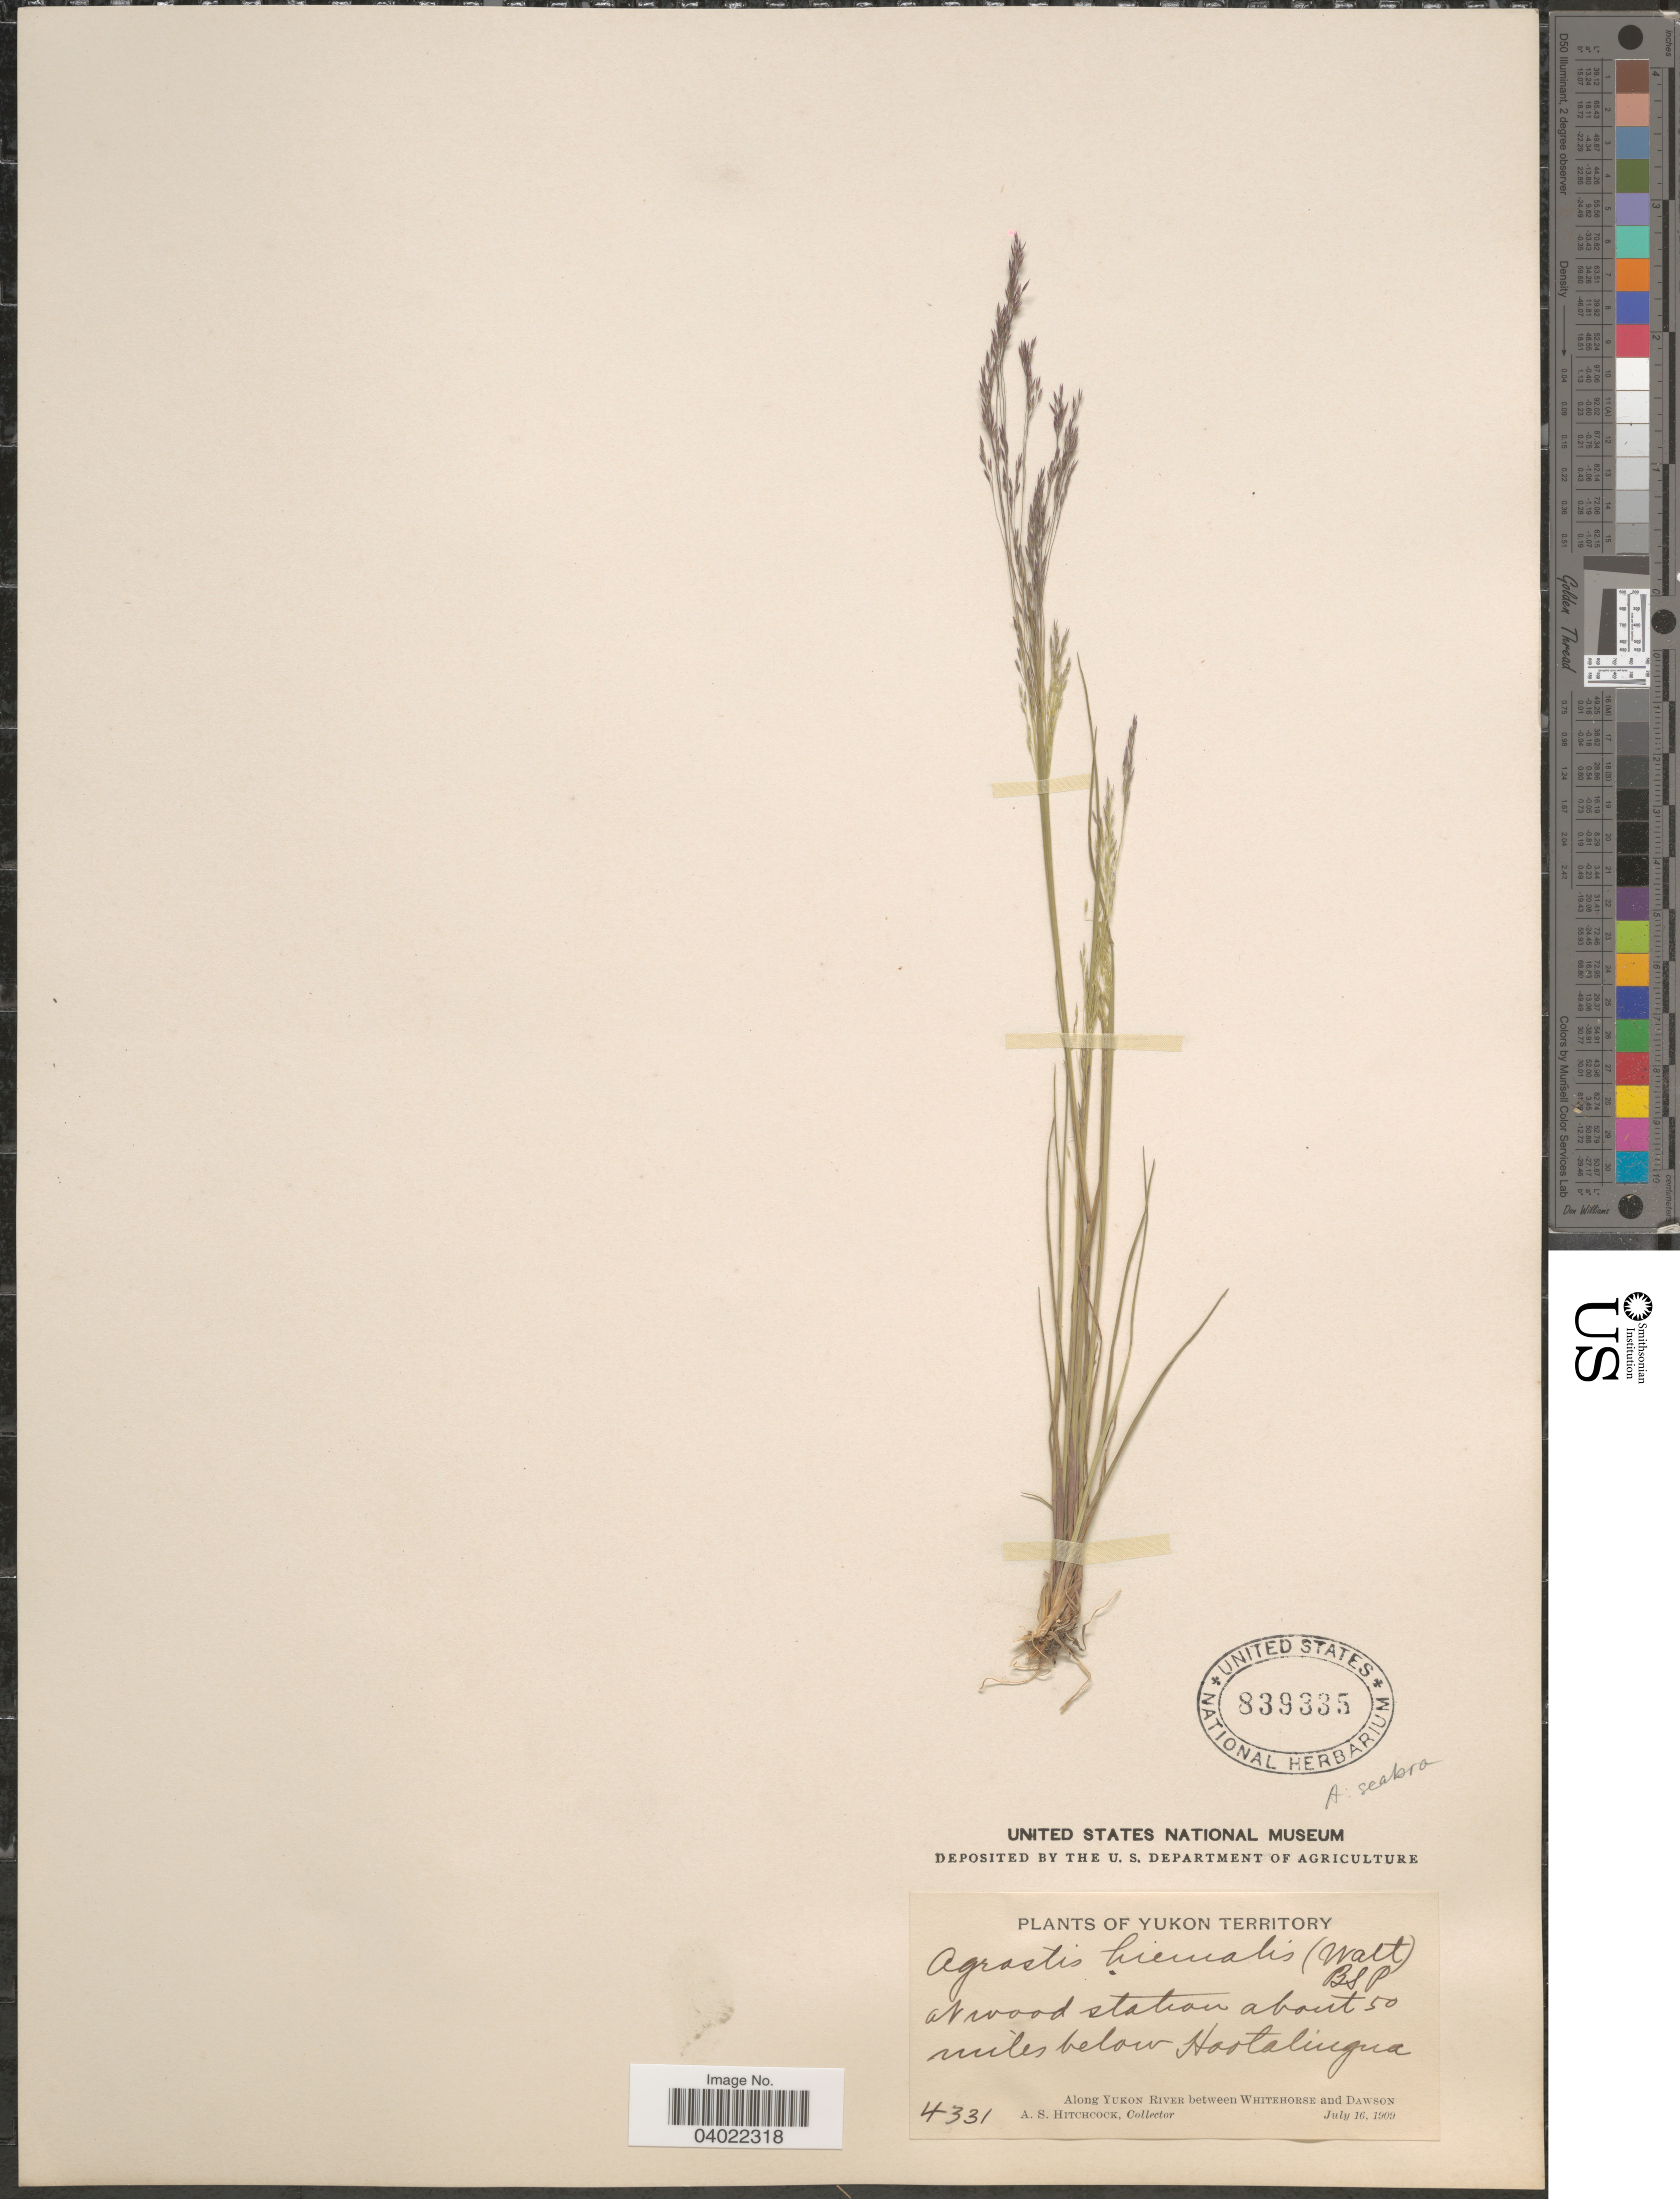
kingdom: Plantae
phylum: Tracheophyta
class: Liliopsida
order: Poales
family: Poaceae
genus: Agrostis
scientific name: Agrostis scabra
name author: Willd.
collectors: A. S. Hitchcock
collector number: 4331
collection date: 1909-07-16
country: Canada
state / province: Yukon Territory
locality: At wood station about 50 miles below Hootalingna. Along Yukon River between Whitehorse and Dawson.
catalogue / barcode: US 839335